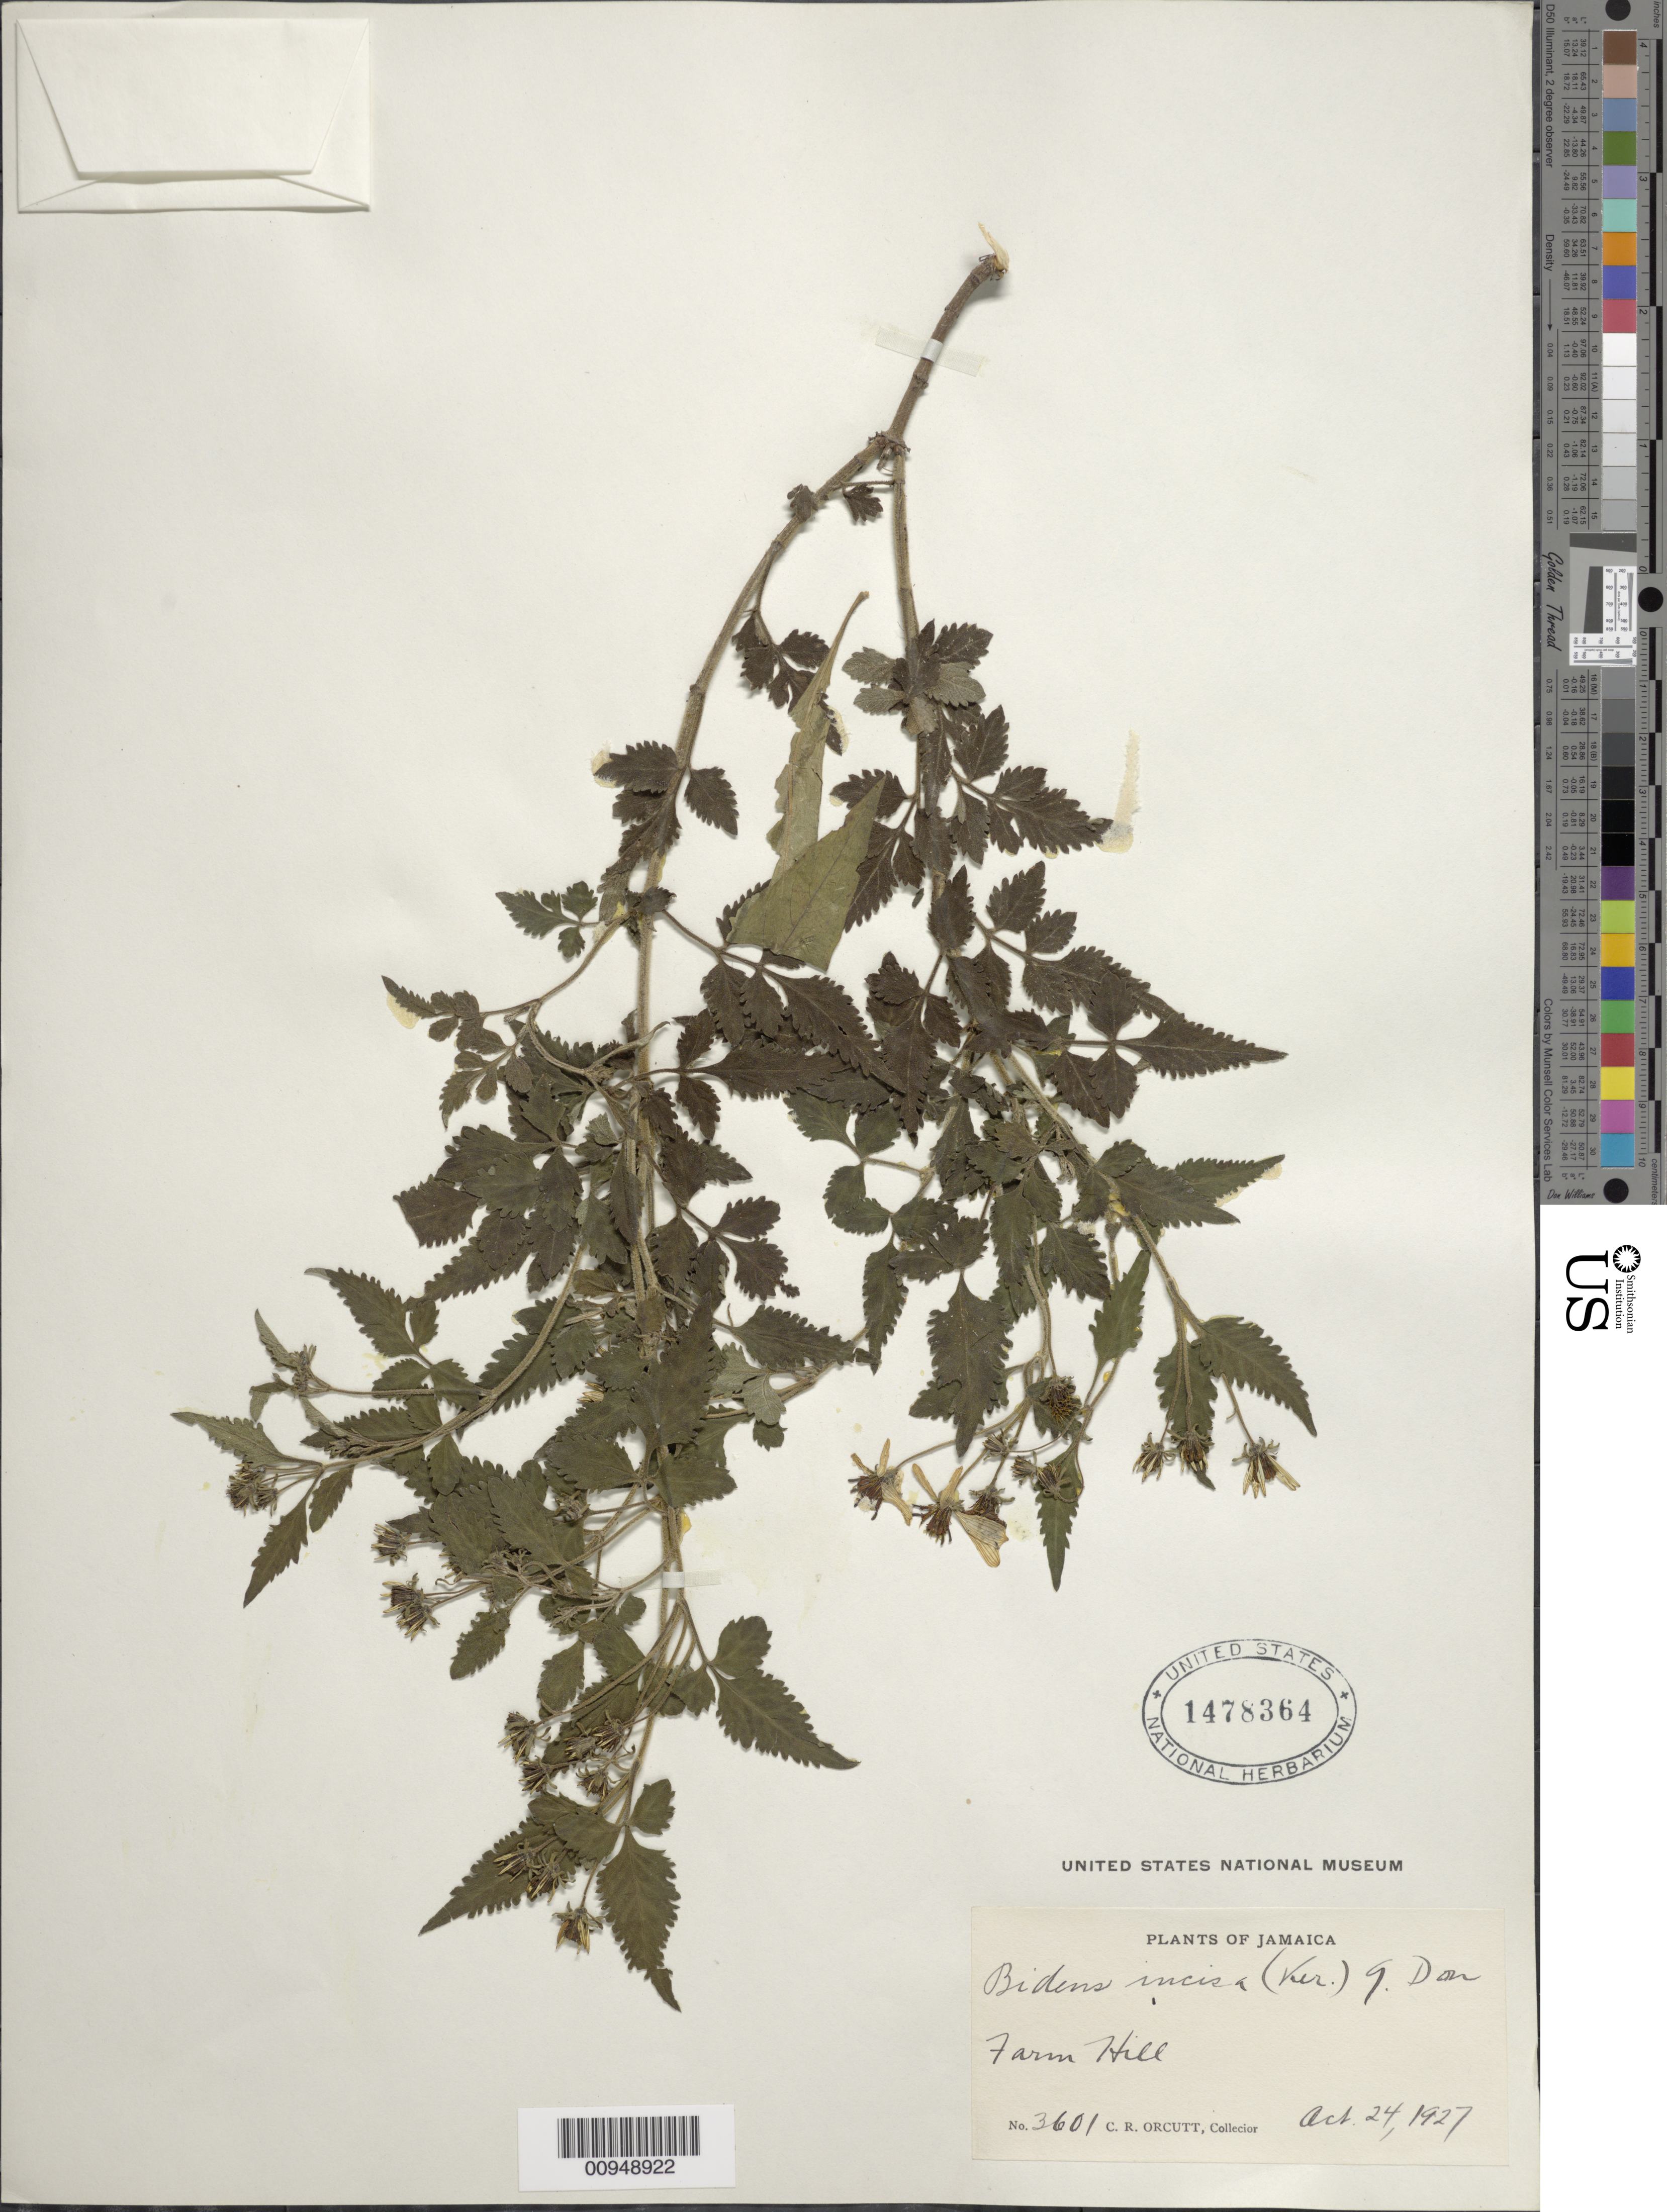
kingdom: Plantae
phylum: Tracheophyta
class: Magnoliopsida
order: Asterales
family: Asteraceae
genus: Bidens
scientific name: Bidens reptans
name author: (L.) G. Don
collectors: C. R. Orcutt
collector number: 3601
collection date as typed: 24 Oct 1927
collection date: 1927-10-24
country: Jamaica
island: Jamaica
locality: Farm Hill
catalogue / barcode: US 1478364